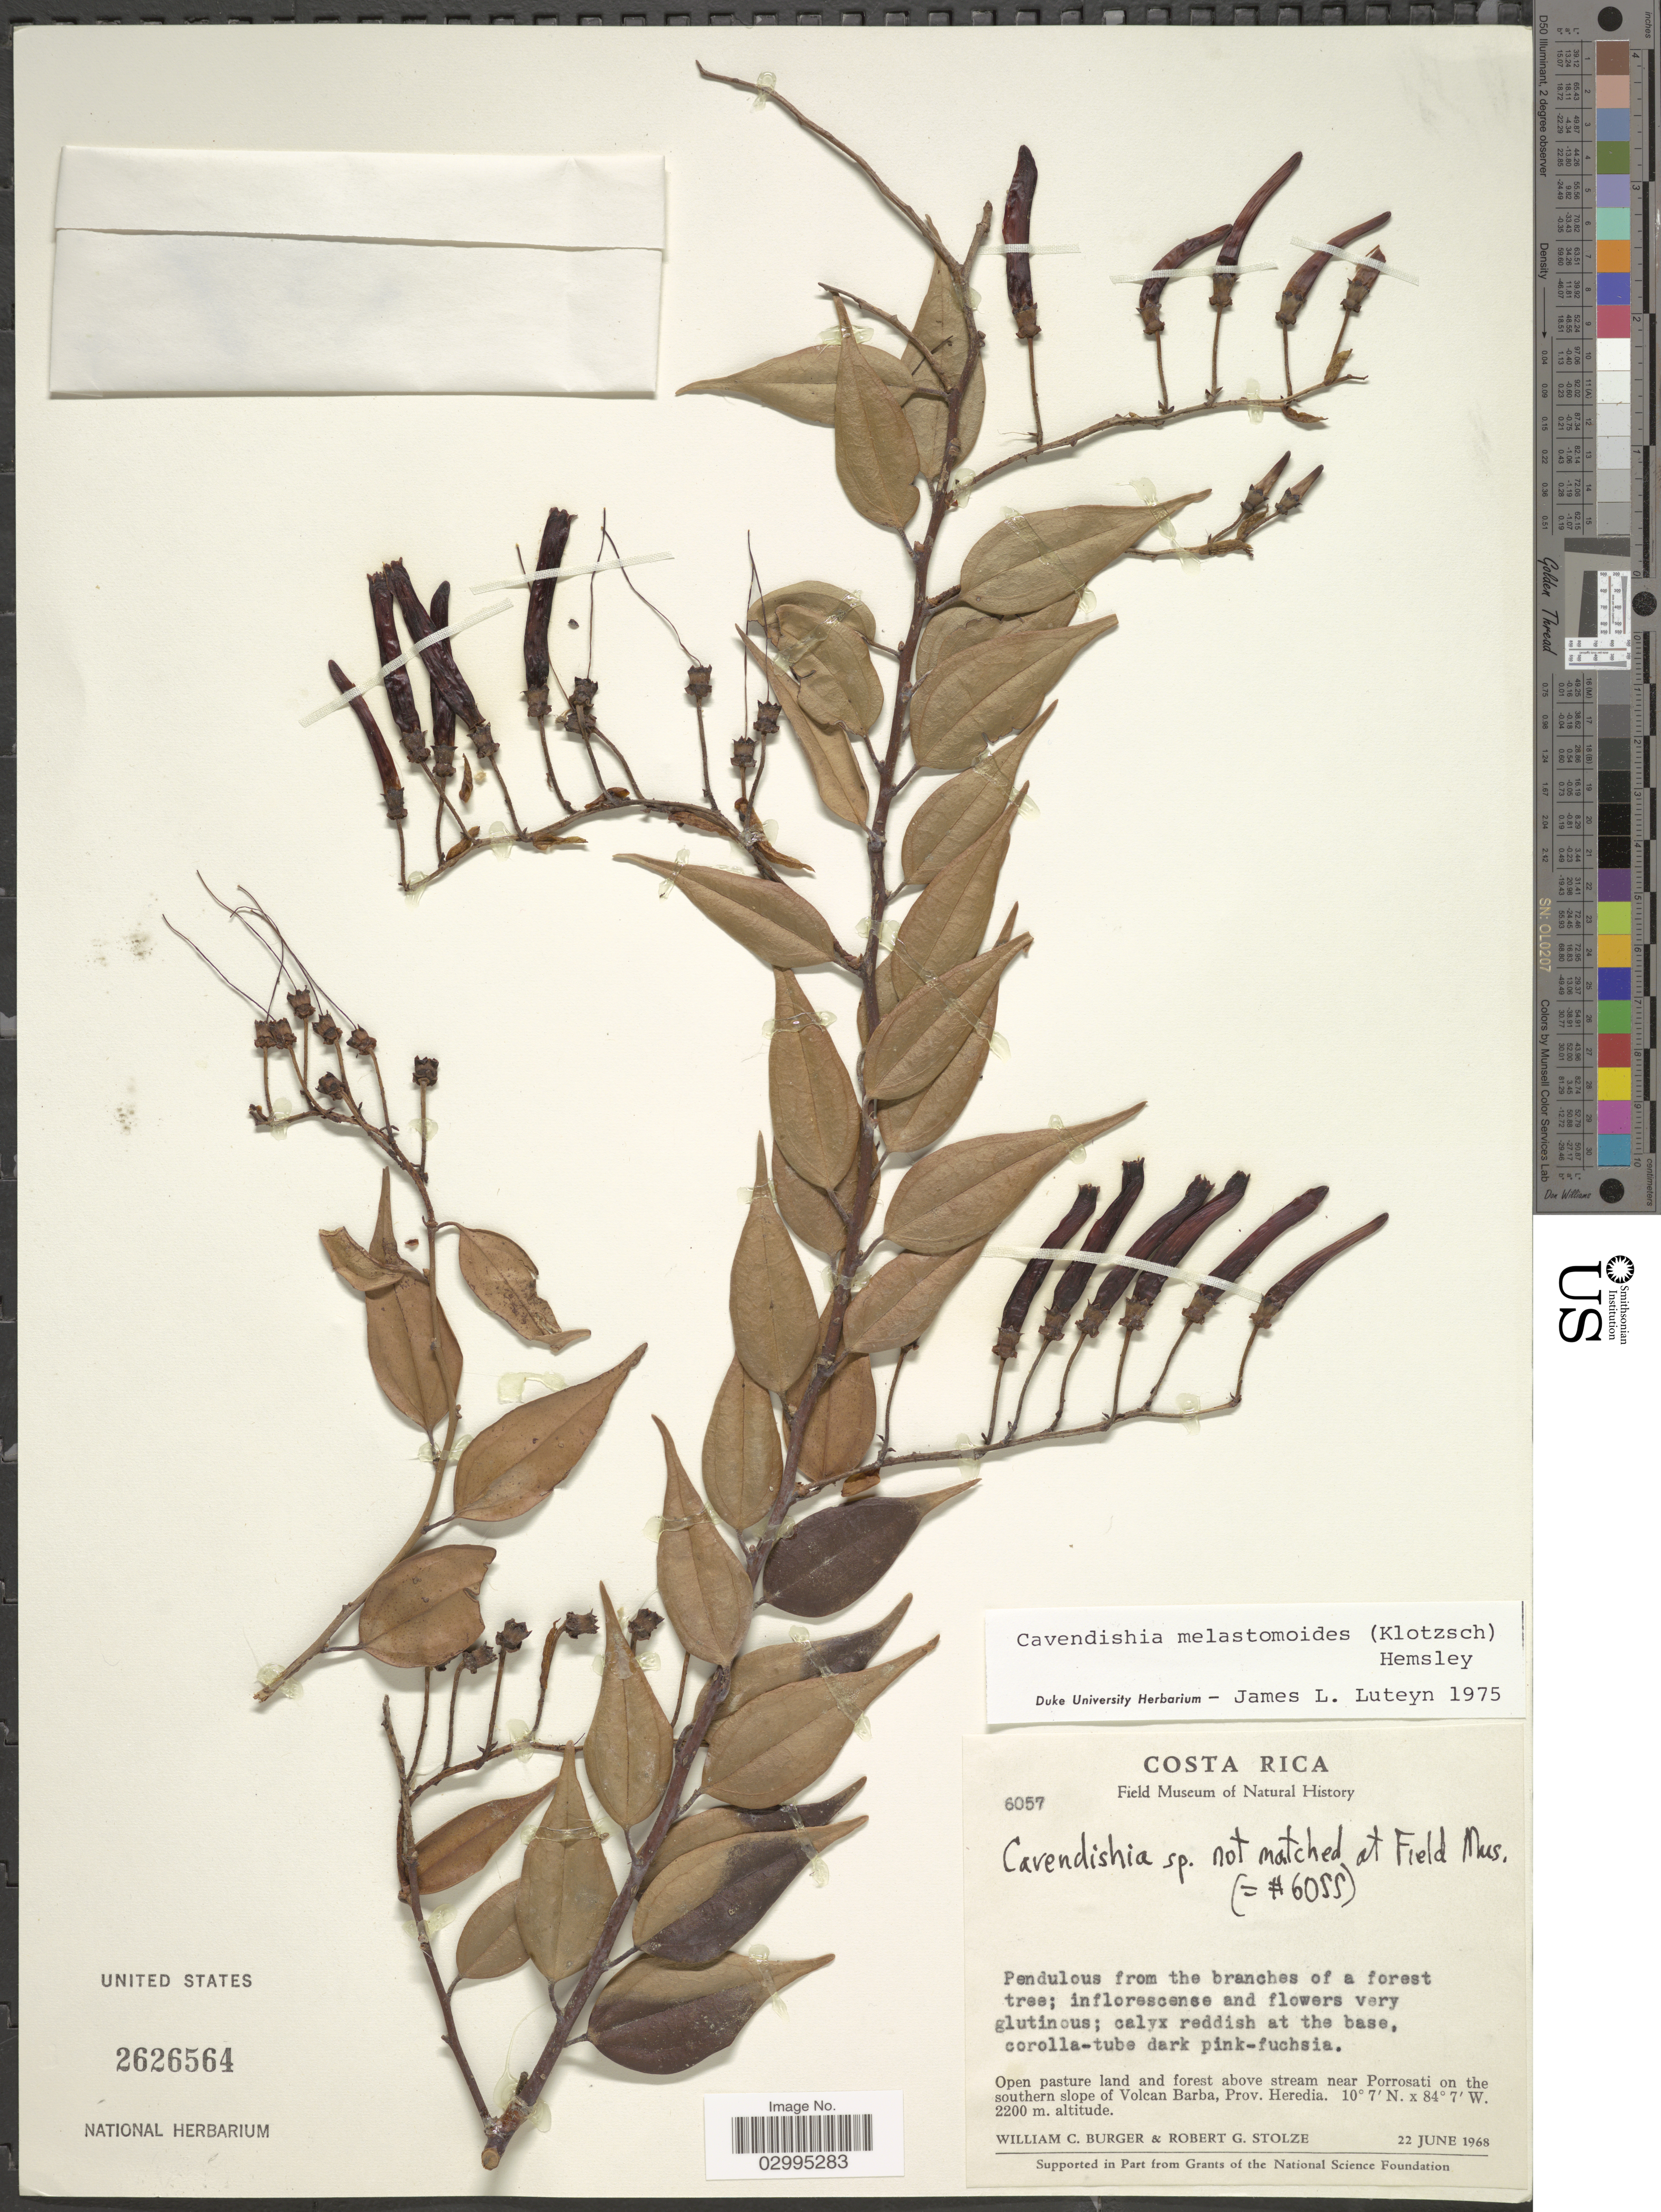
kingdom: Plantae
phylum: Tracheophyta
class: Magnoliopsida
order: Ericales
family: Ericaceae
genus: Cavendishia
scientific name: Cavendishia melastomoides var. melastomoides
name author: (Klotzsch) Hemsl.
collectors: W. Burger & R. G. Stolze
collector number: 6057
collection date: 1968-06-22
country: Costa Rica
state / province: Heredia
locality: Above stream near Porrosati on the southern slope of Volcan Barba.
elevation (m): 2200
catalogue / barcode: US 2626564